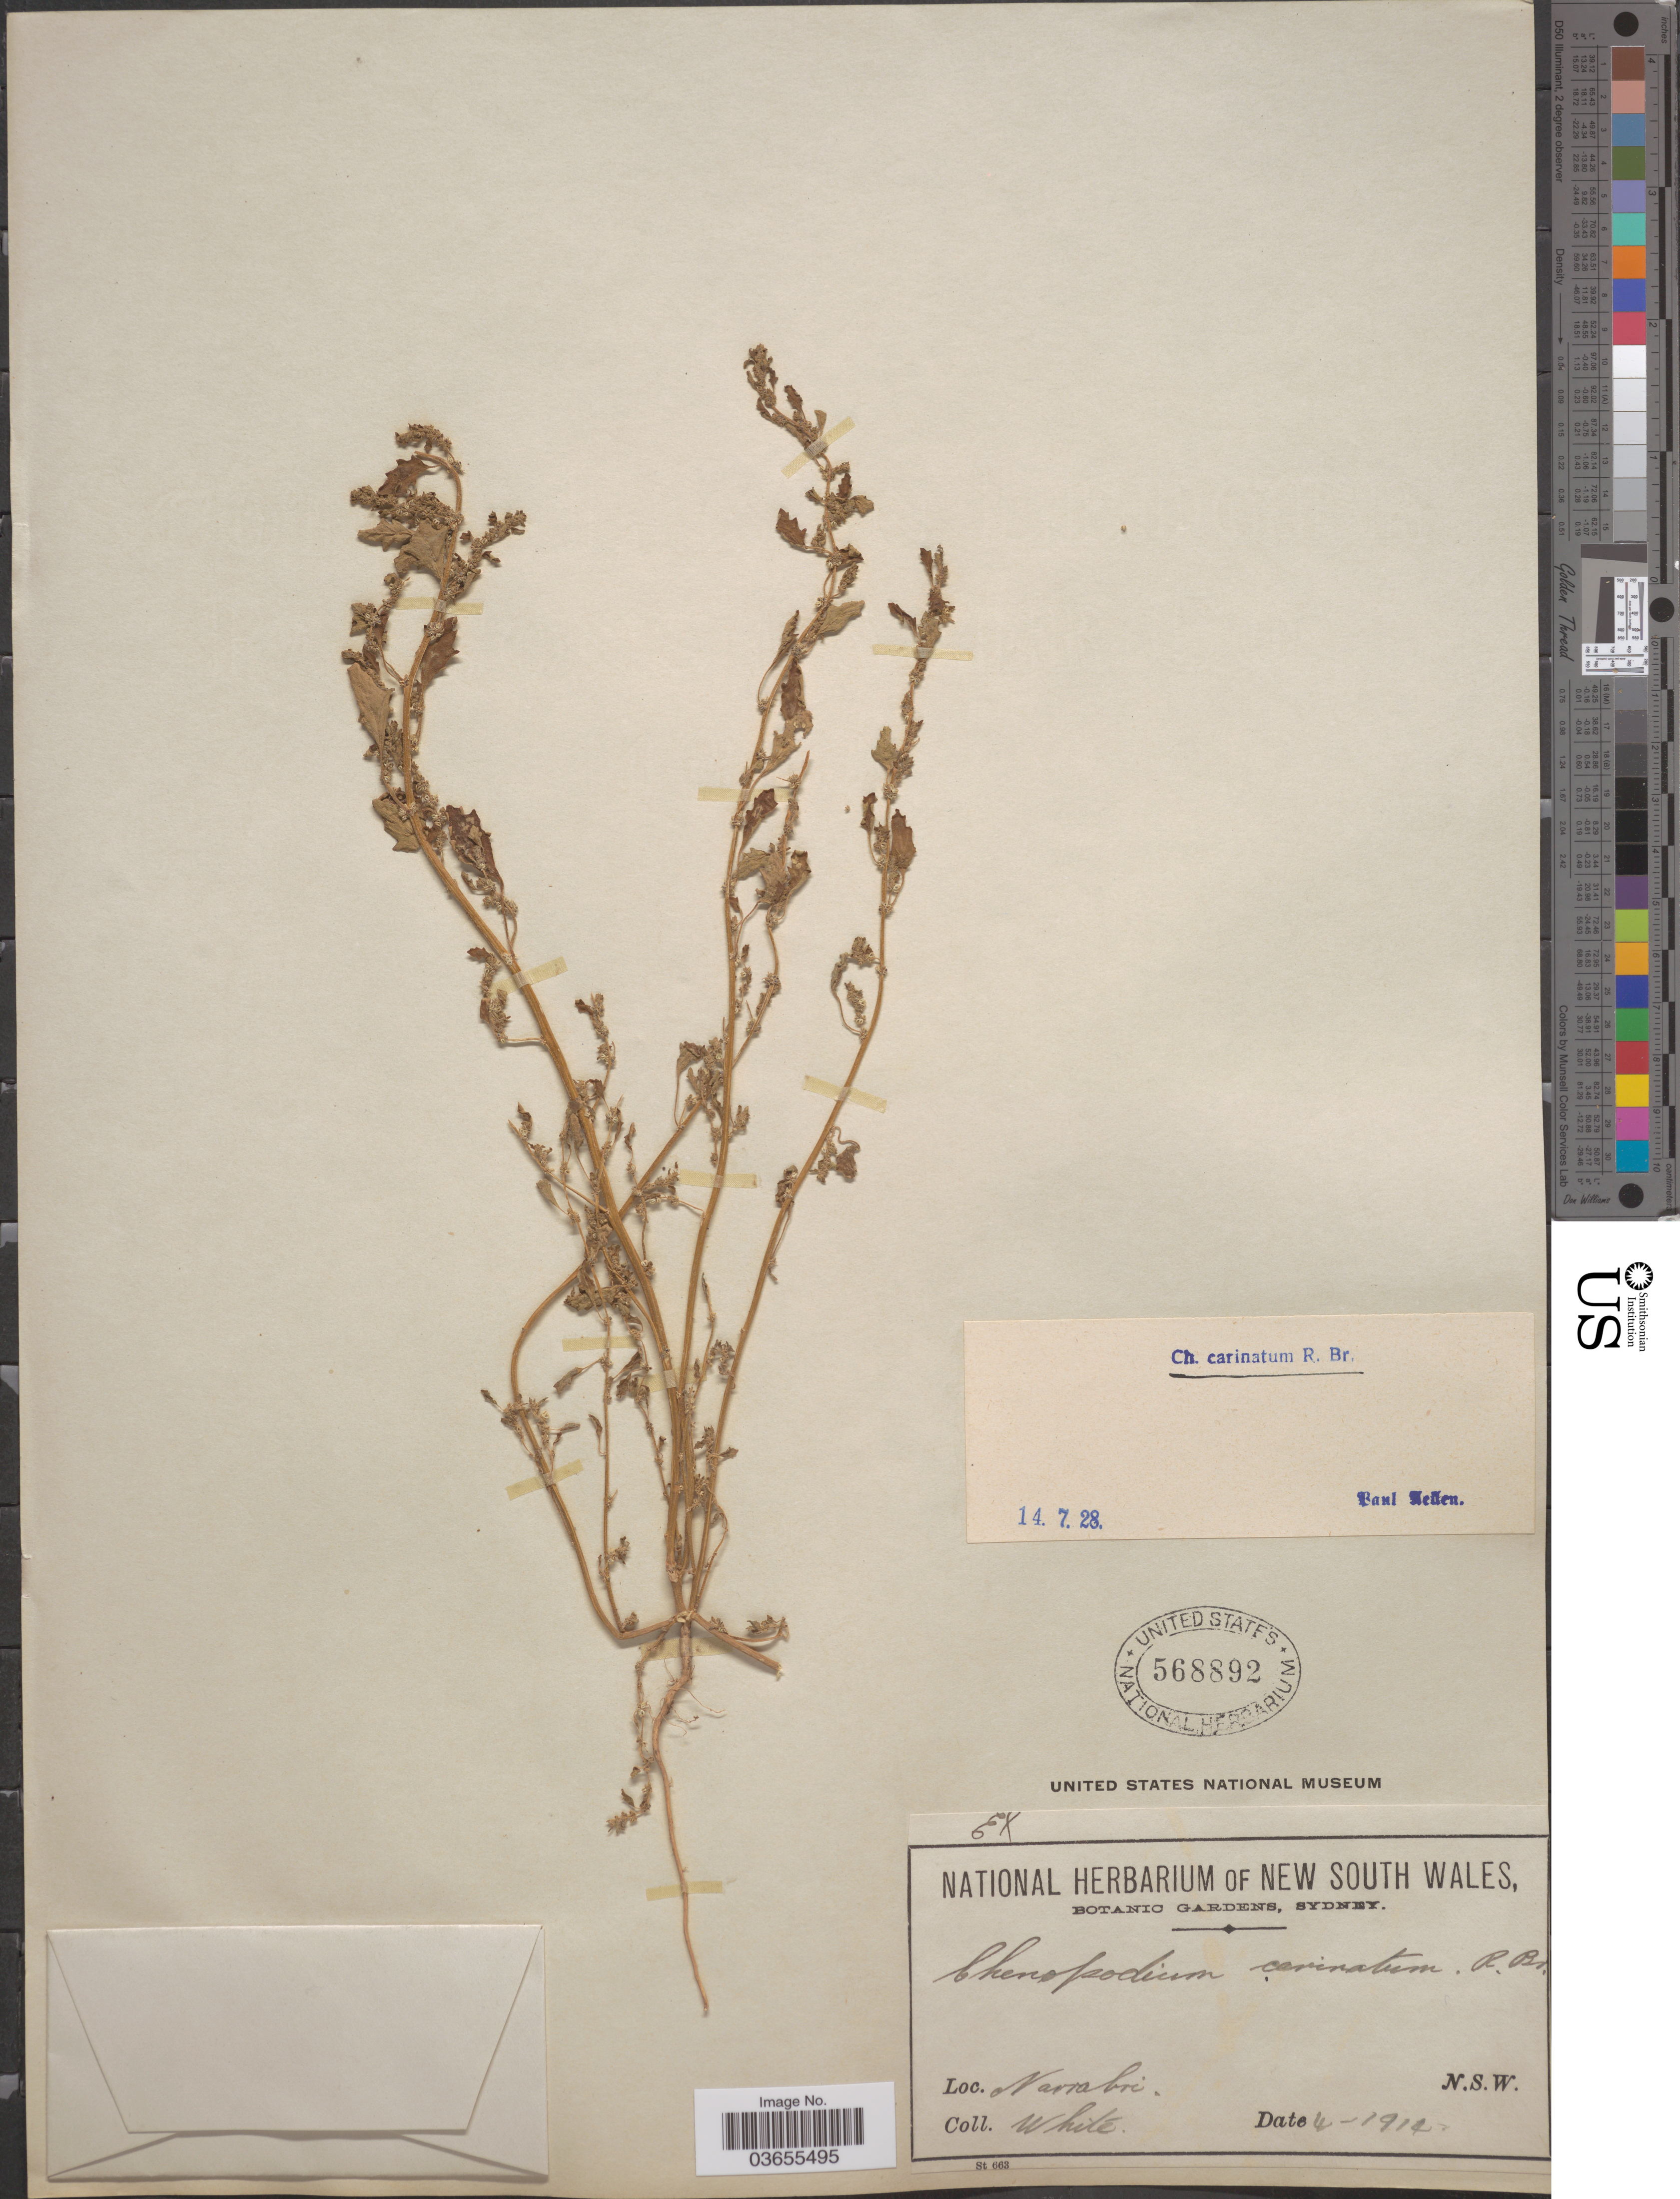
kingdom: Plantae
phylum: Tracheophyta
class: Magnoliopsida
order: Caryophyllales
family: Amaranthaceae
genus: Chenopodium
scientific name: Chenopodium carinatum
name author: R. Br.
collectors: O. E. White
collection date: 1914-04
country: Australia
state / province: New South Wales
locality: Narrabri.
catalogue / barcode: US 568892